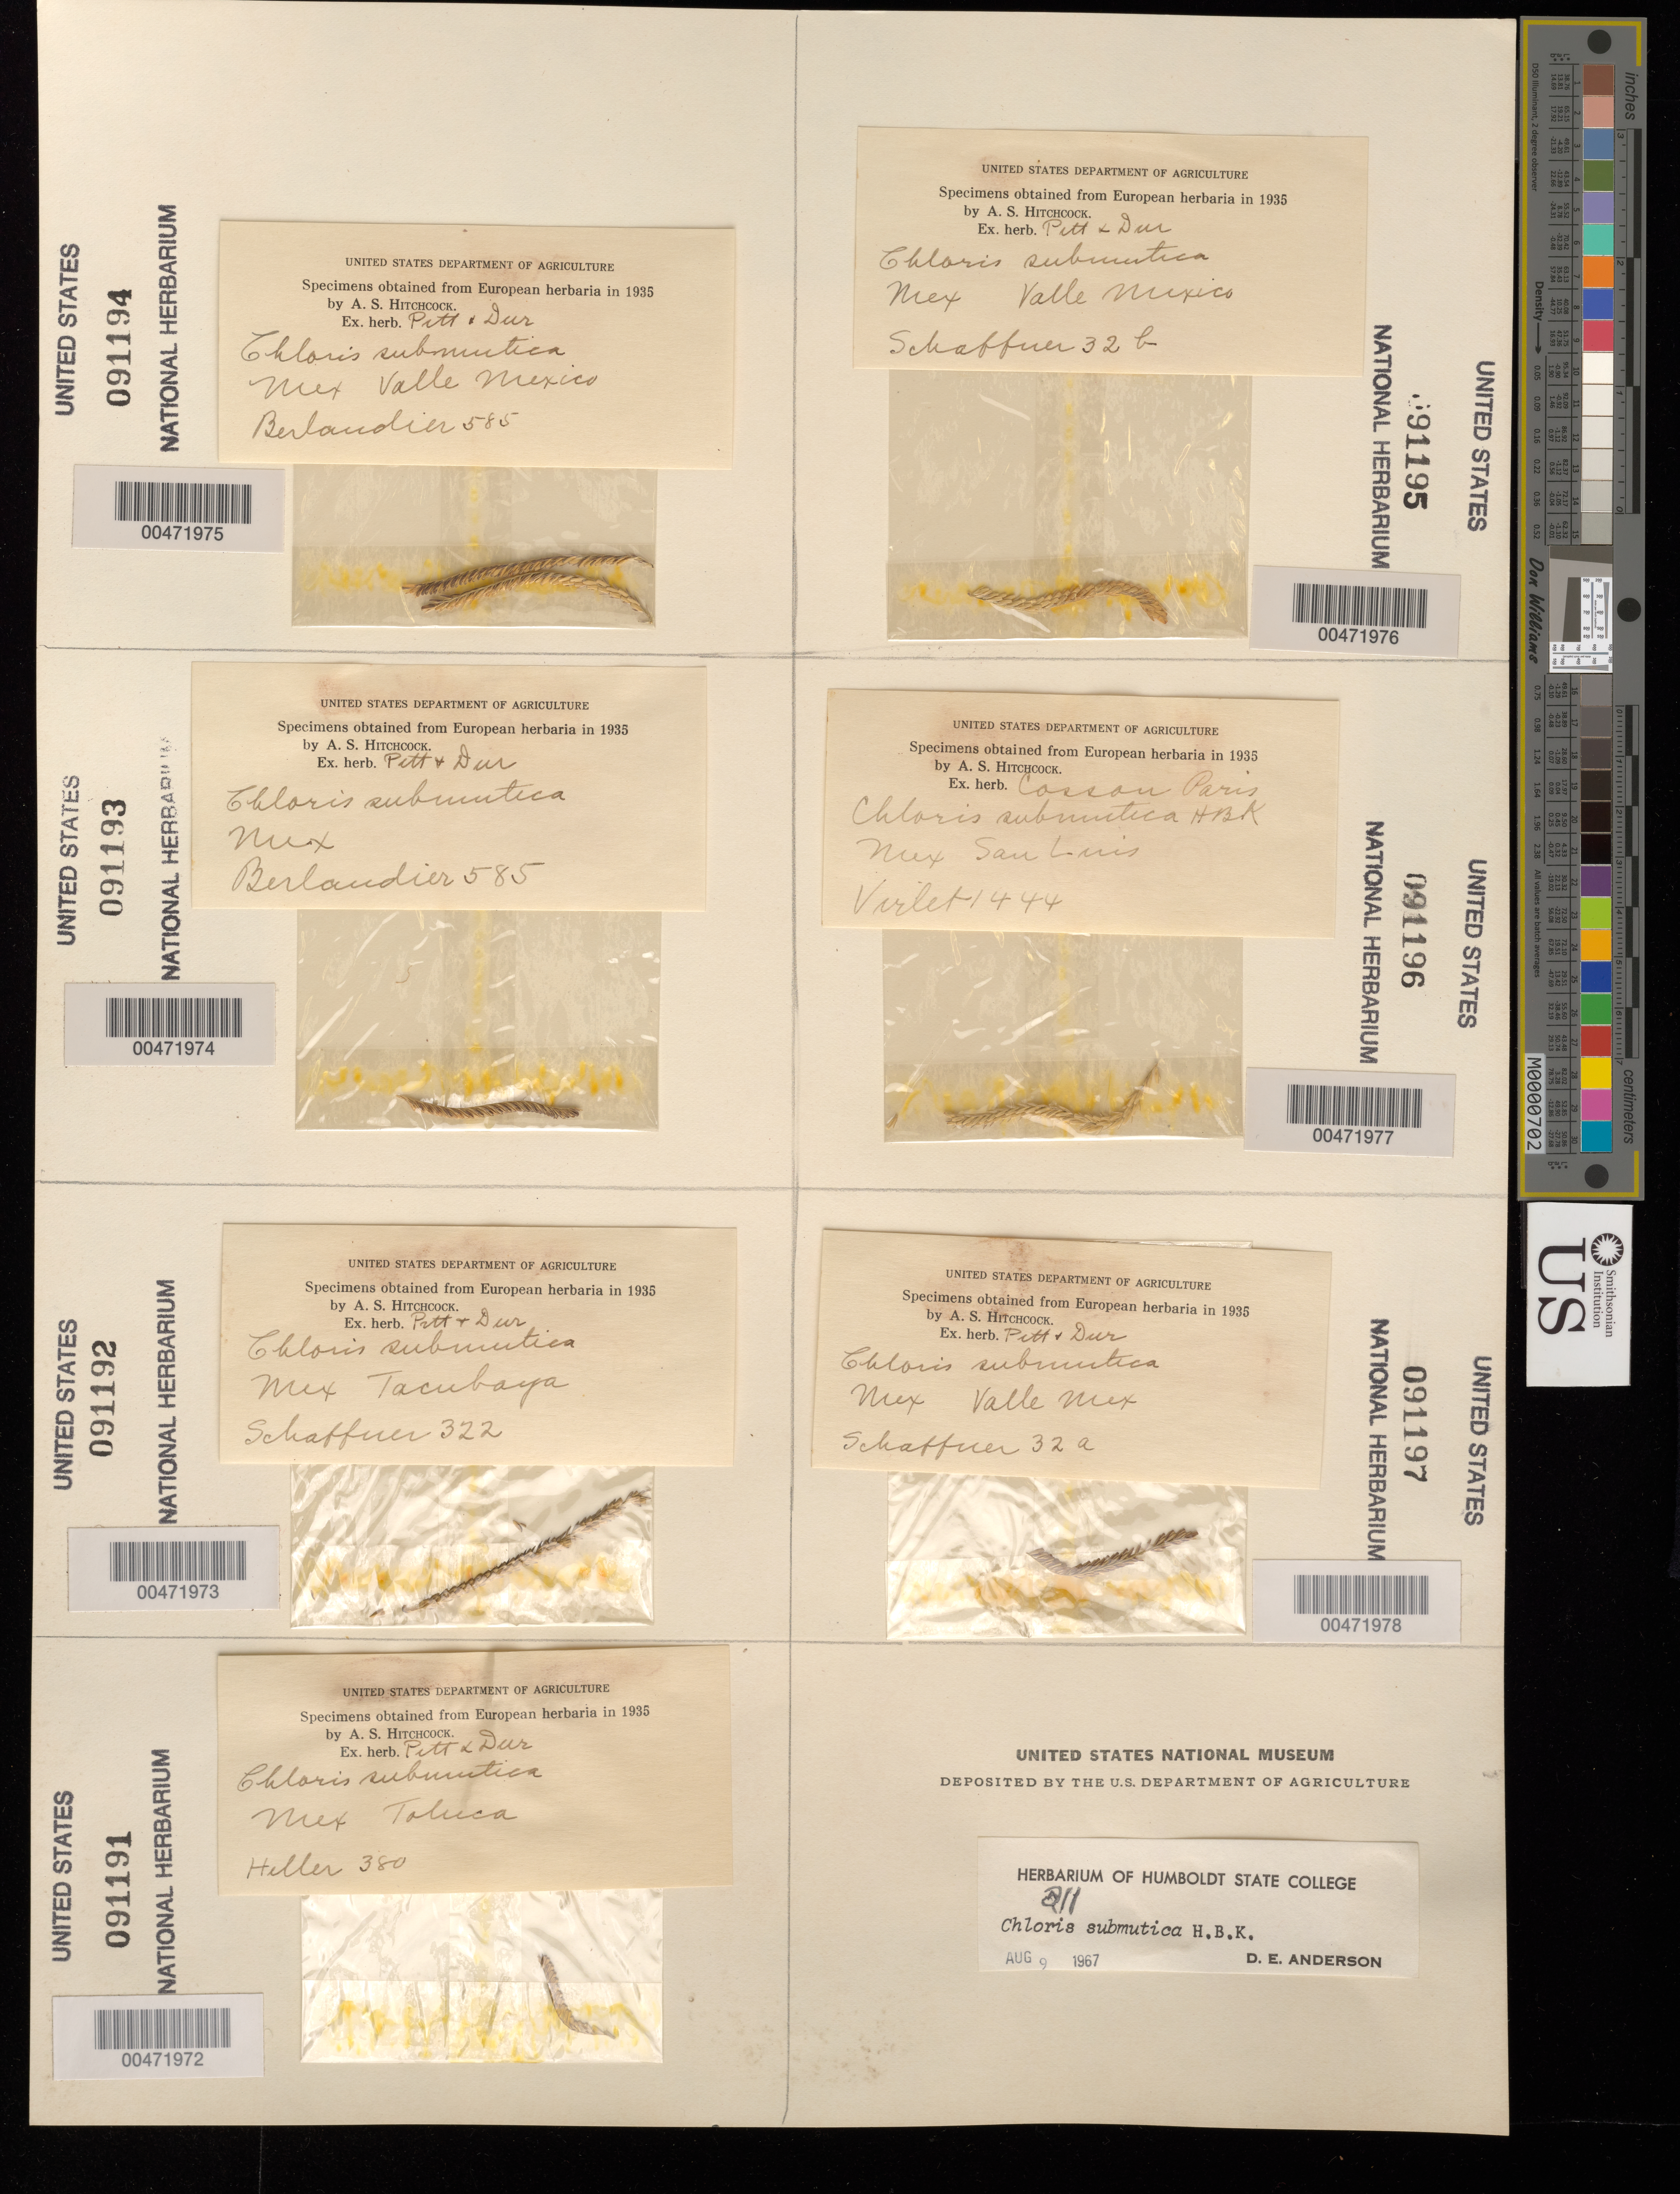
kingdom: Plantae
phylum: Tracheophyta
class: Liliopsida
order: Poales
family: Poaceae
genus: Chloris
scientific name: Chloris submutica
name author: Kunth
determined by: Anderson, D. E.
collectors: -. Schaffner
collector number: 32a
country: Mexico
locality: Valle Mexico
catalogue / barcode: US 91197